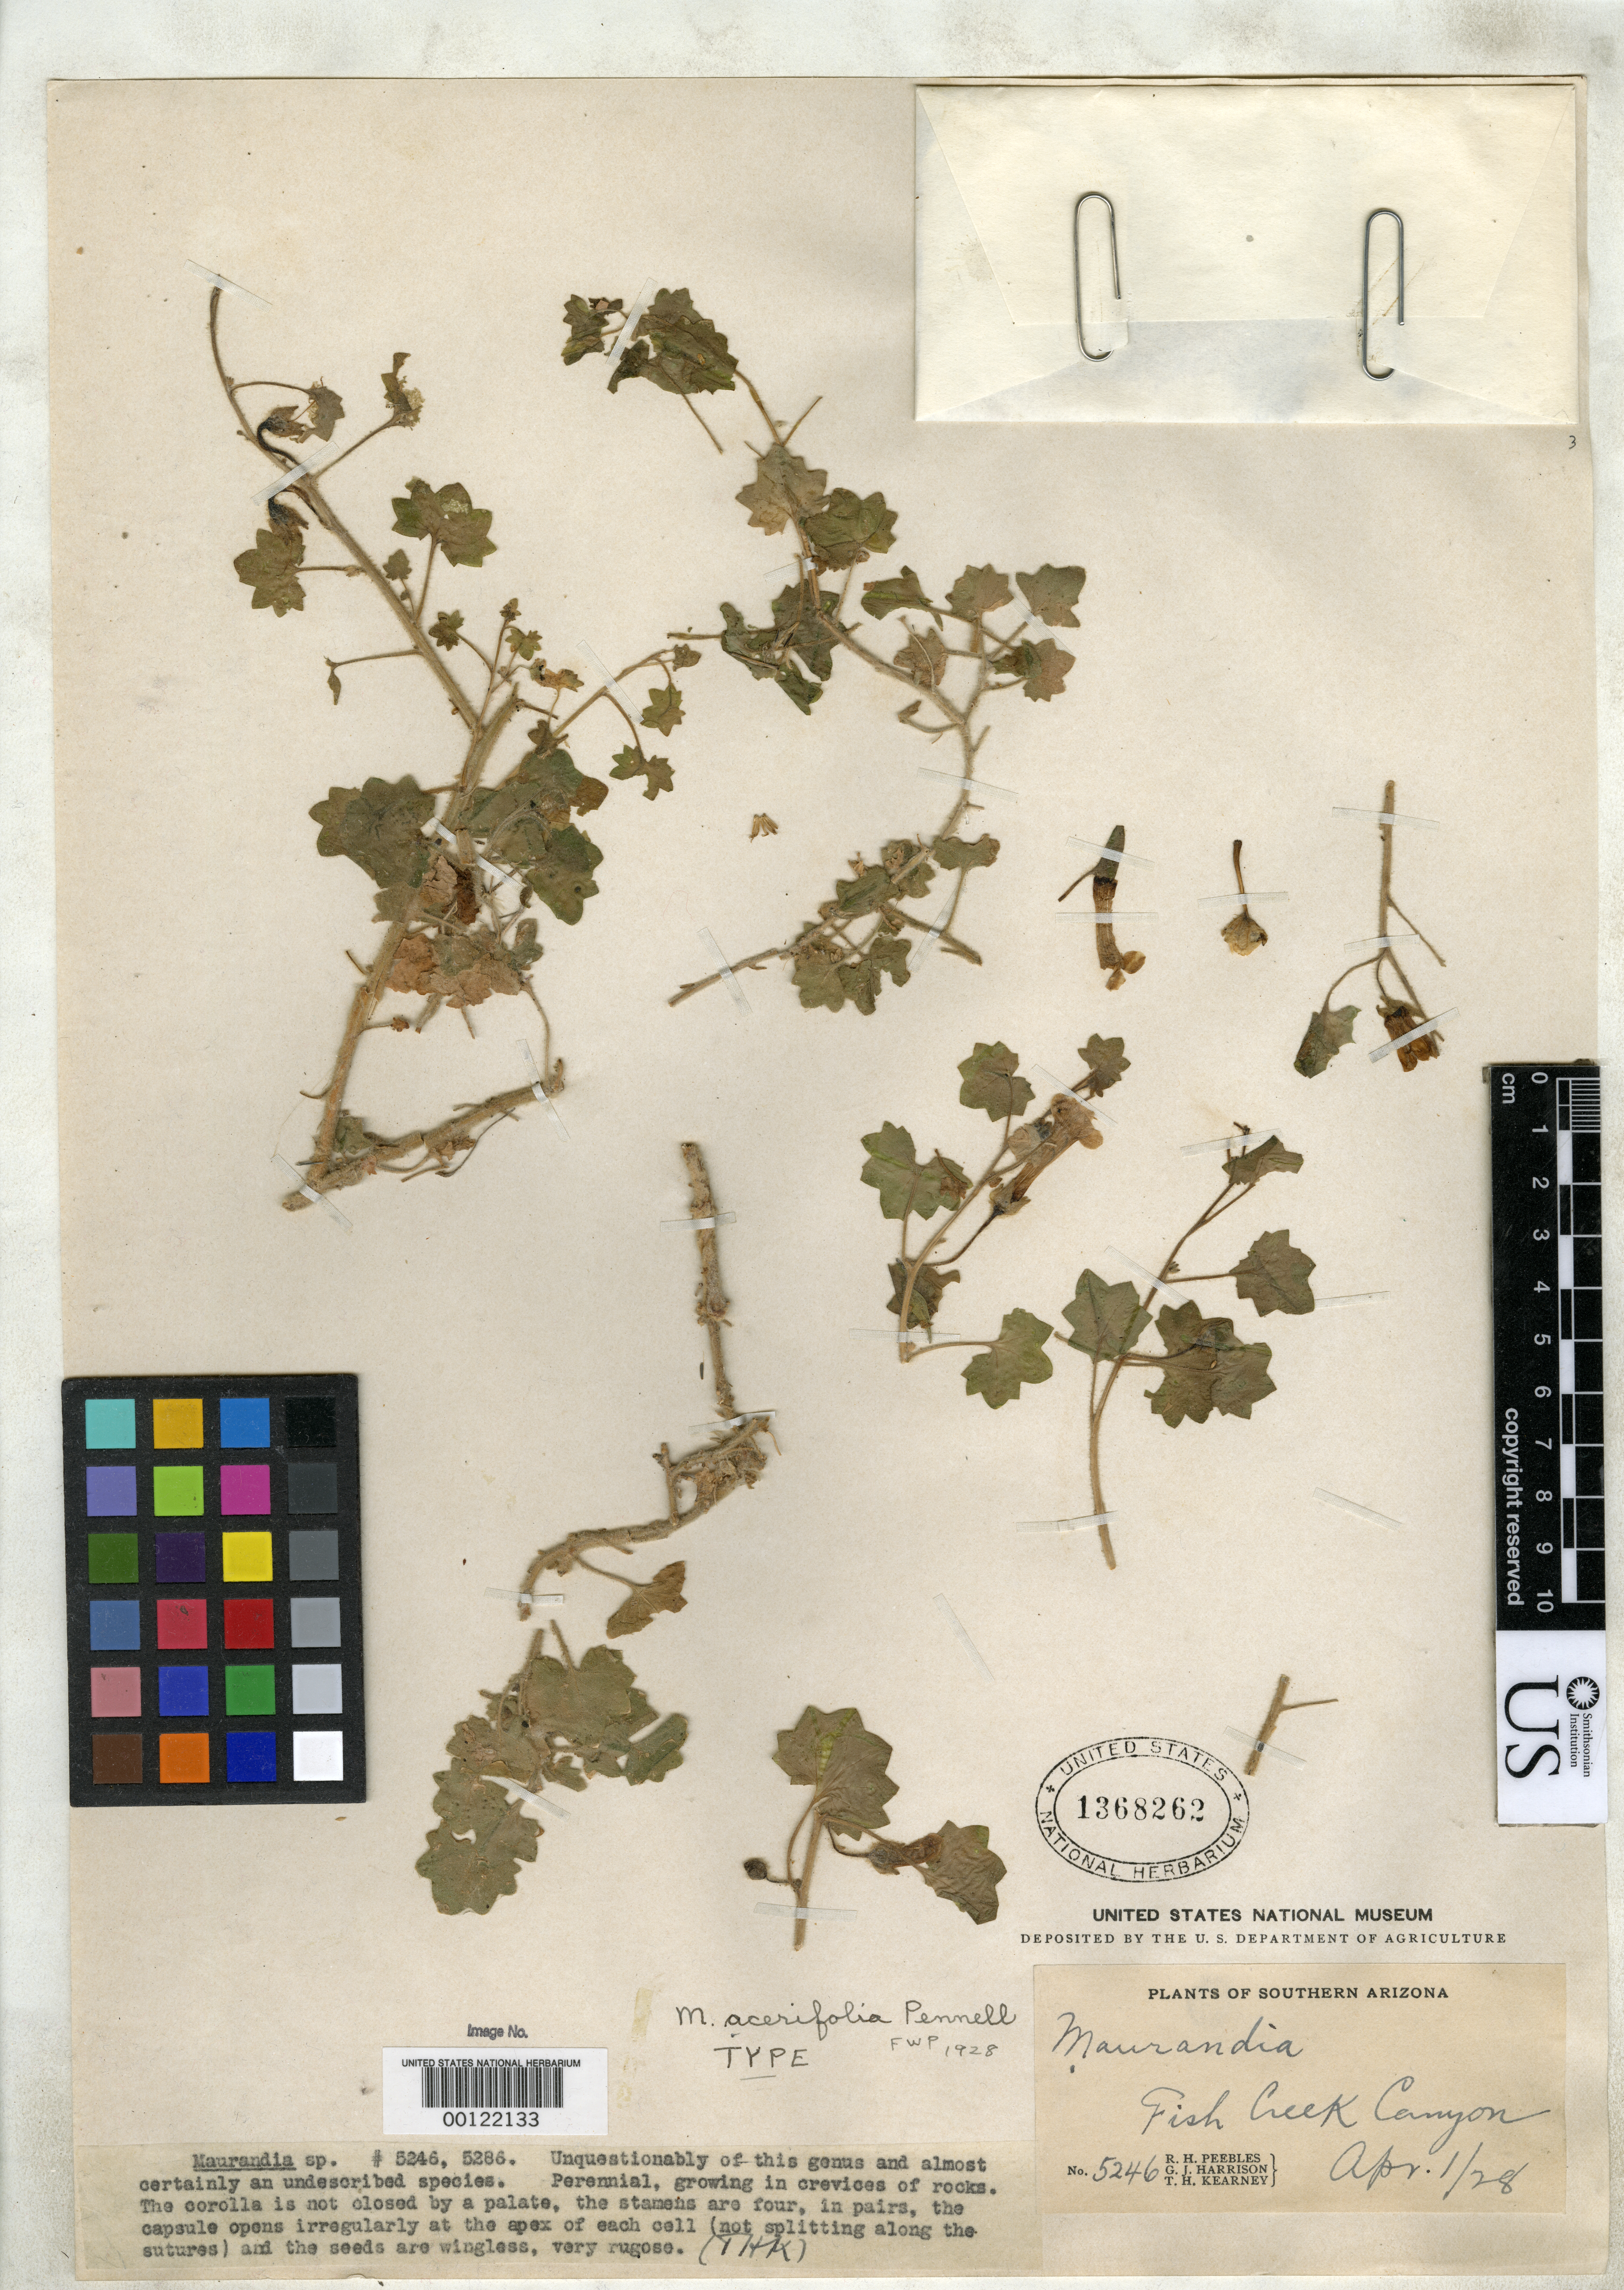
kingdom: Plantae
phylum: Tracheophyta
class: Magnoliopsida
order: Lamiales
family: Plantaginaceae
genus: Maurandya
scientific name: Maurandya acerifolia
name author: Pennell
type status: Holotype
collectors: R. H. Peebles, G. J. Harrison & T. H. Kearney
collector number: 5246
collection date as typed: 01 Apr 1928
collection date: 1928-04-01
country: United States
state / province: Arizona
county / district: Maricopa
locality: Fish Creek Canyon.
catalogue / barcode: US 1368262